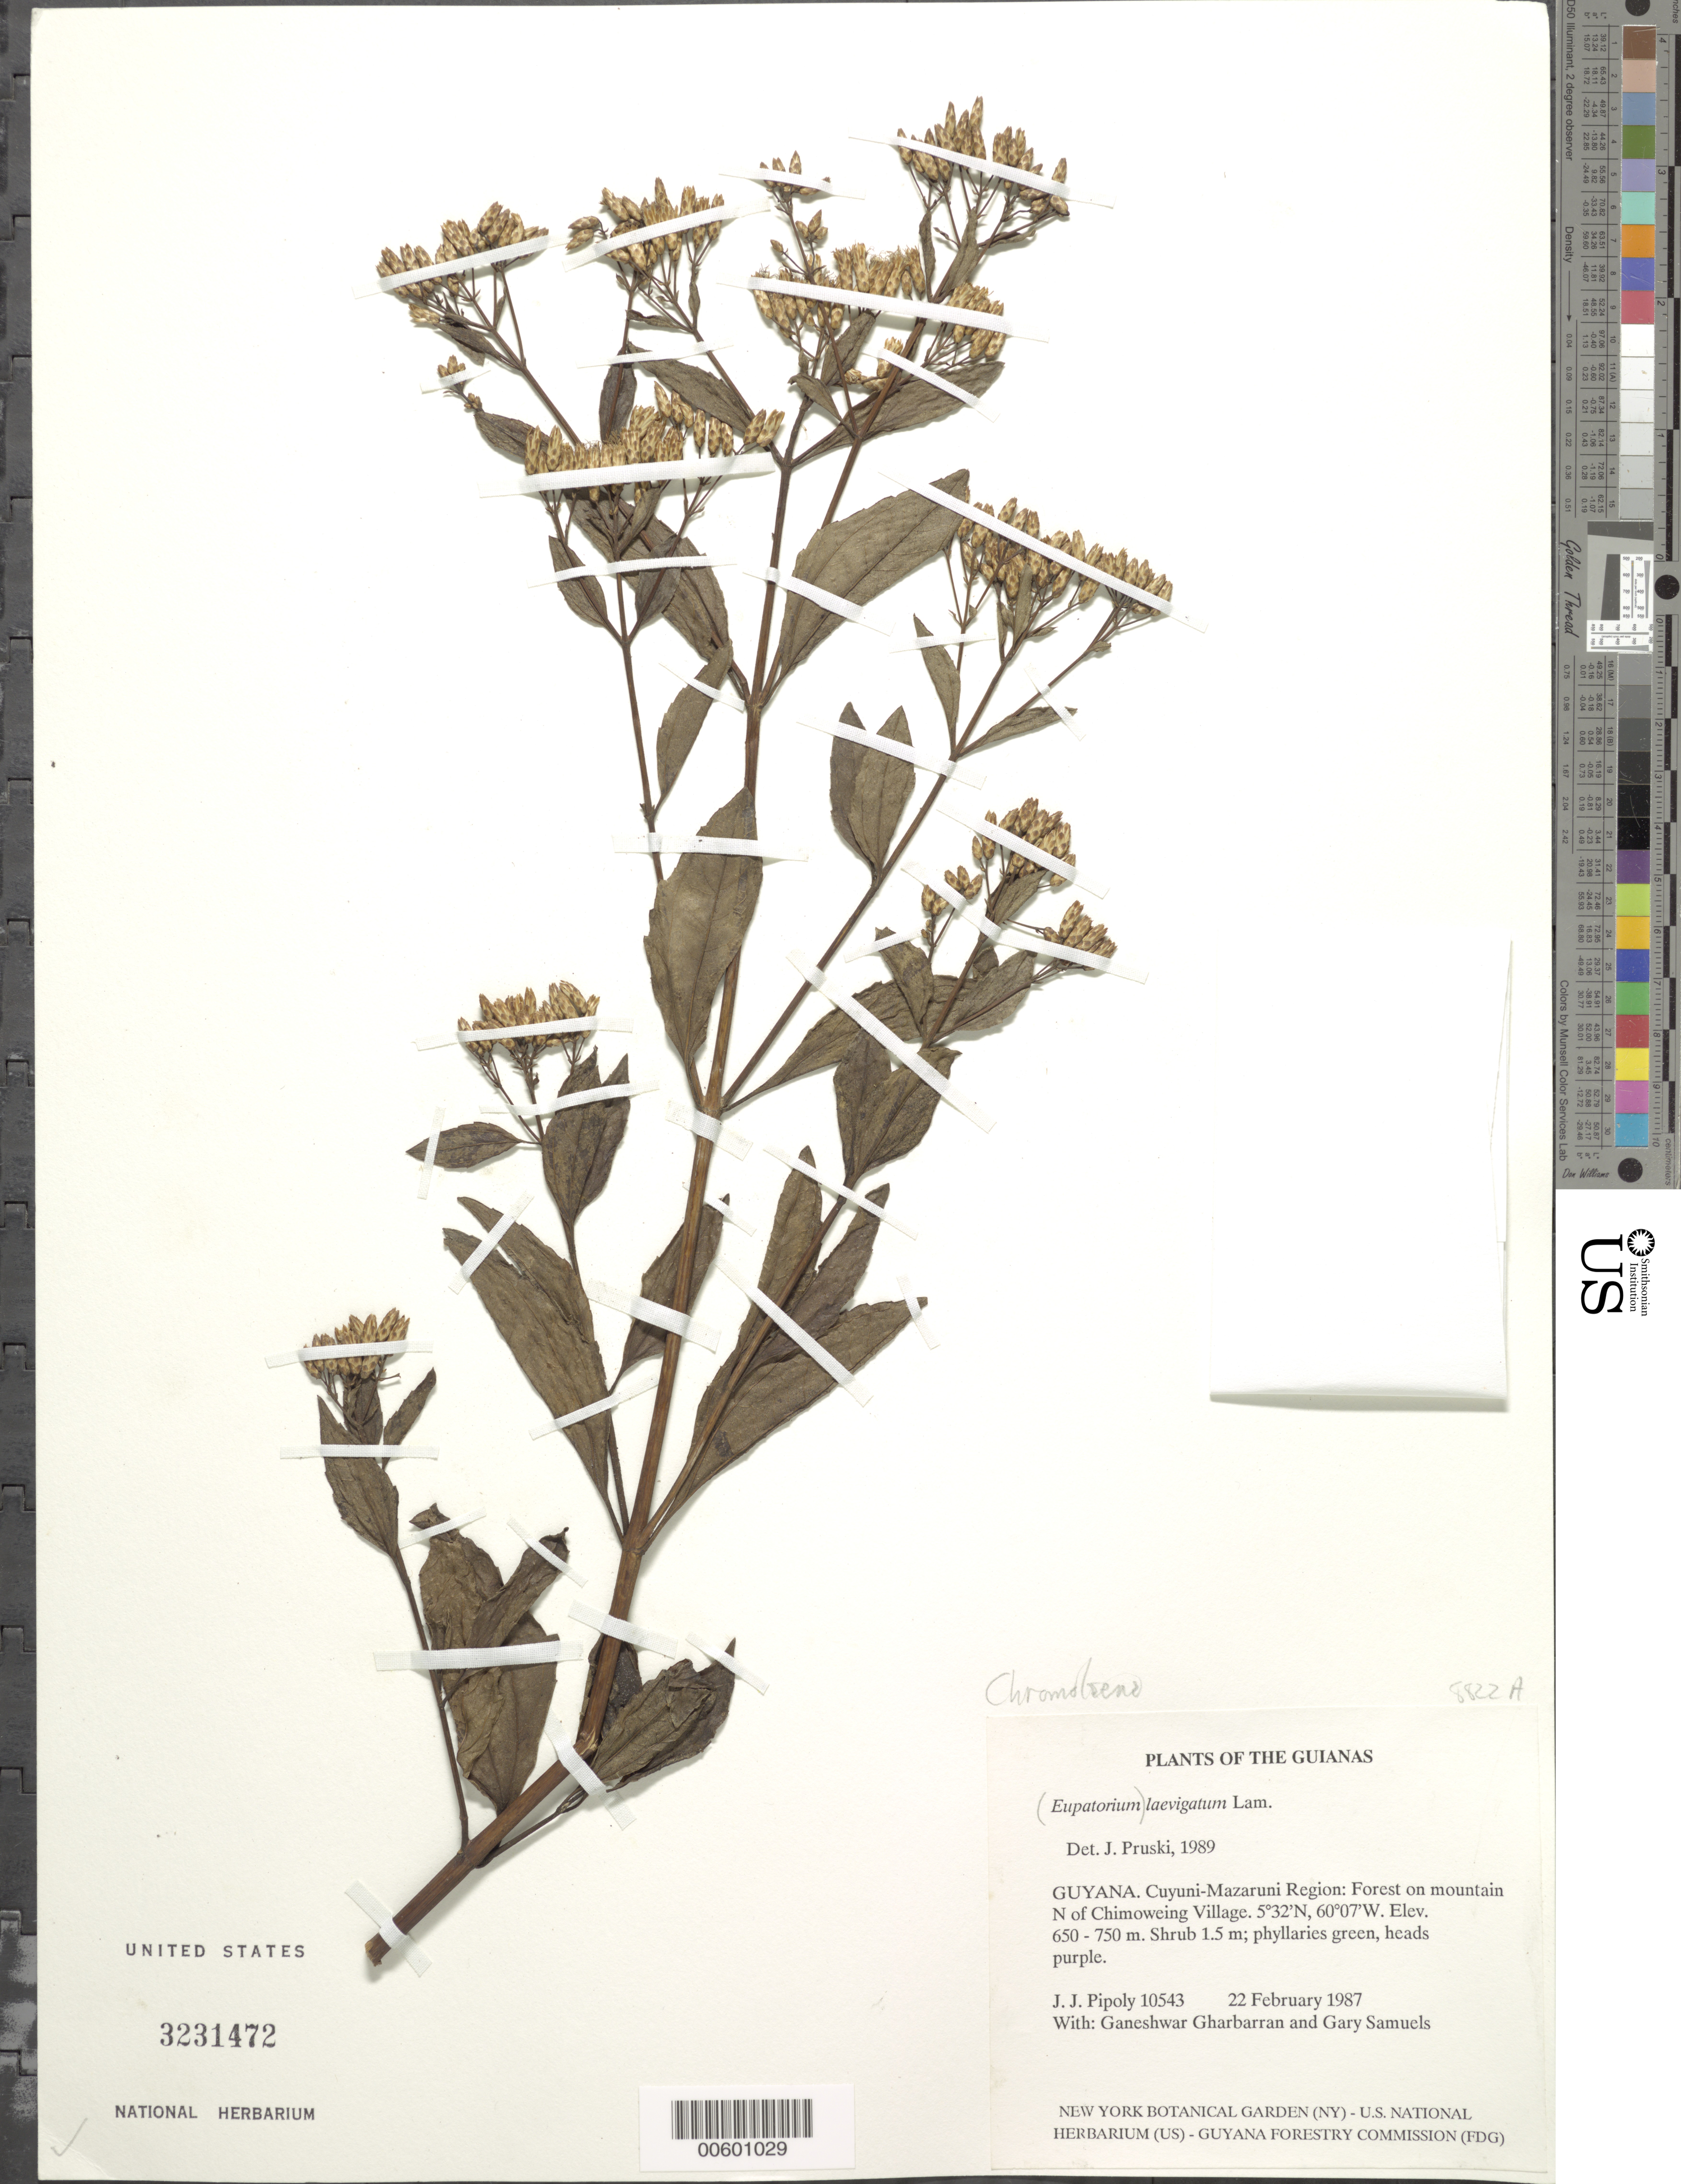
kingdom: Plantae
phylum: Tracheophyta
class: Magnoliopsida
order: Asterales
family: Asteraceae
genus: Chromolaena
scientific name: Chromolaena laevigata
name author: (Lam.) R.M. King & H. Rob.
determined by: Pruski, J. F.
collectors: J. J. Pipoly, G. Gharbarran & G. Samuels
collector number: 10543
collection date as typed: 22 February 1987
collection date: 1987-02-22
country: Guyana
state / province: Cuyuni-Mazaruni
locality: Mountain N of Chinoweing Village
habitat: Forest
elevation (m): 650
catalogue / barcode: US 3231472